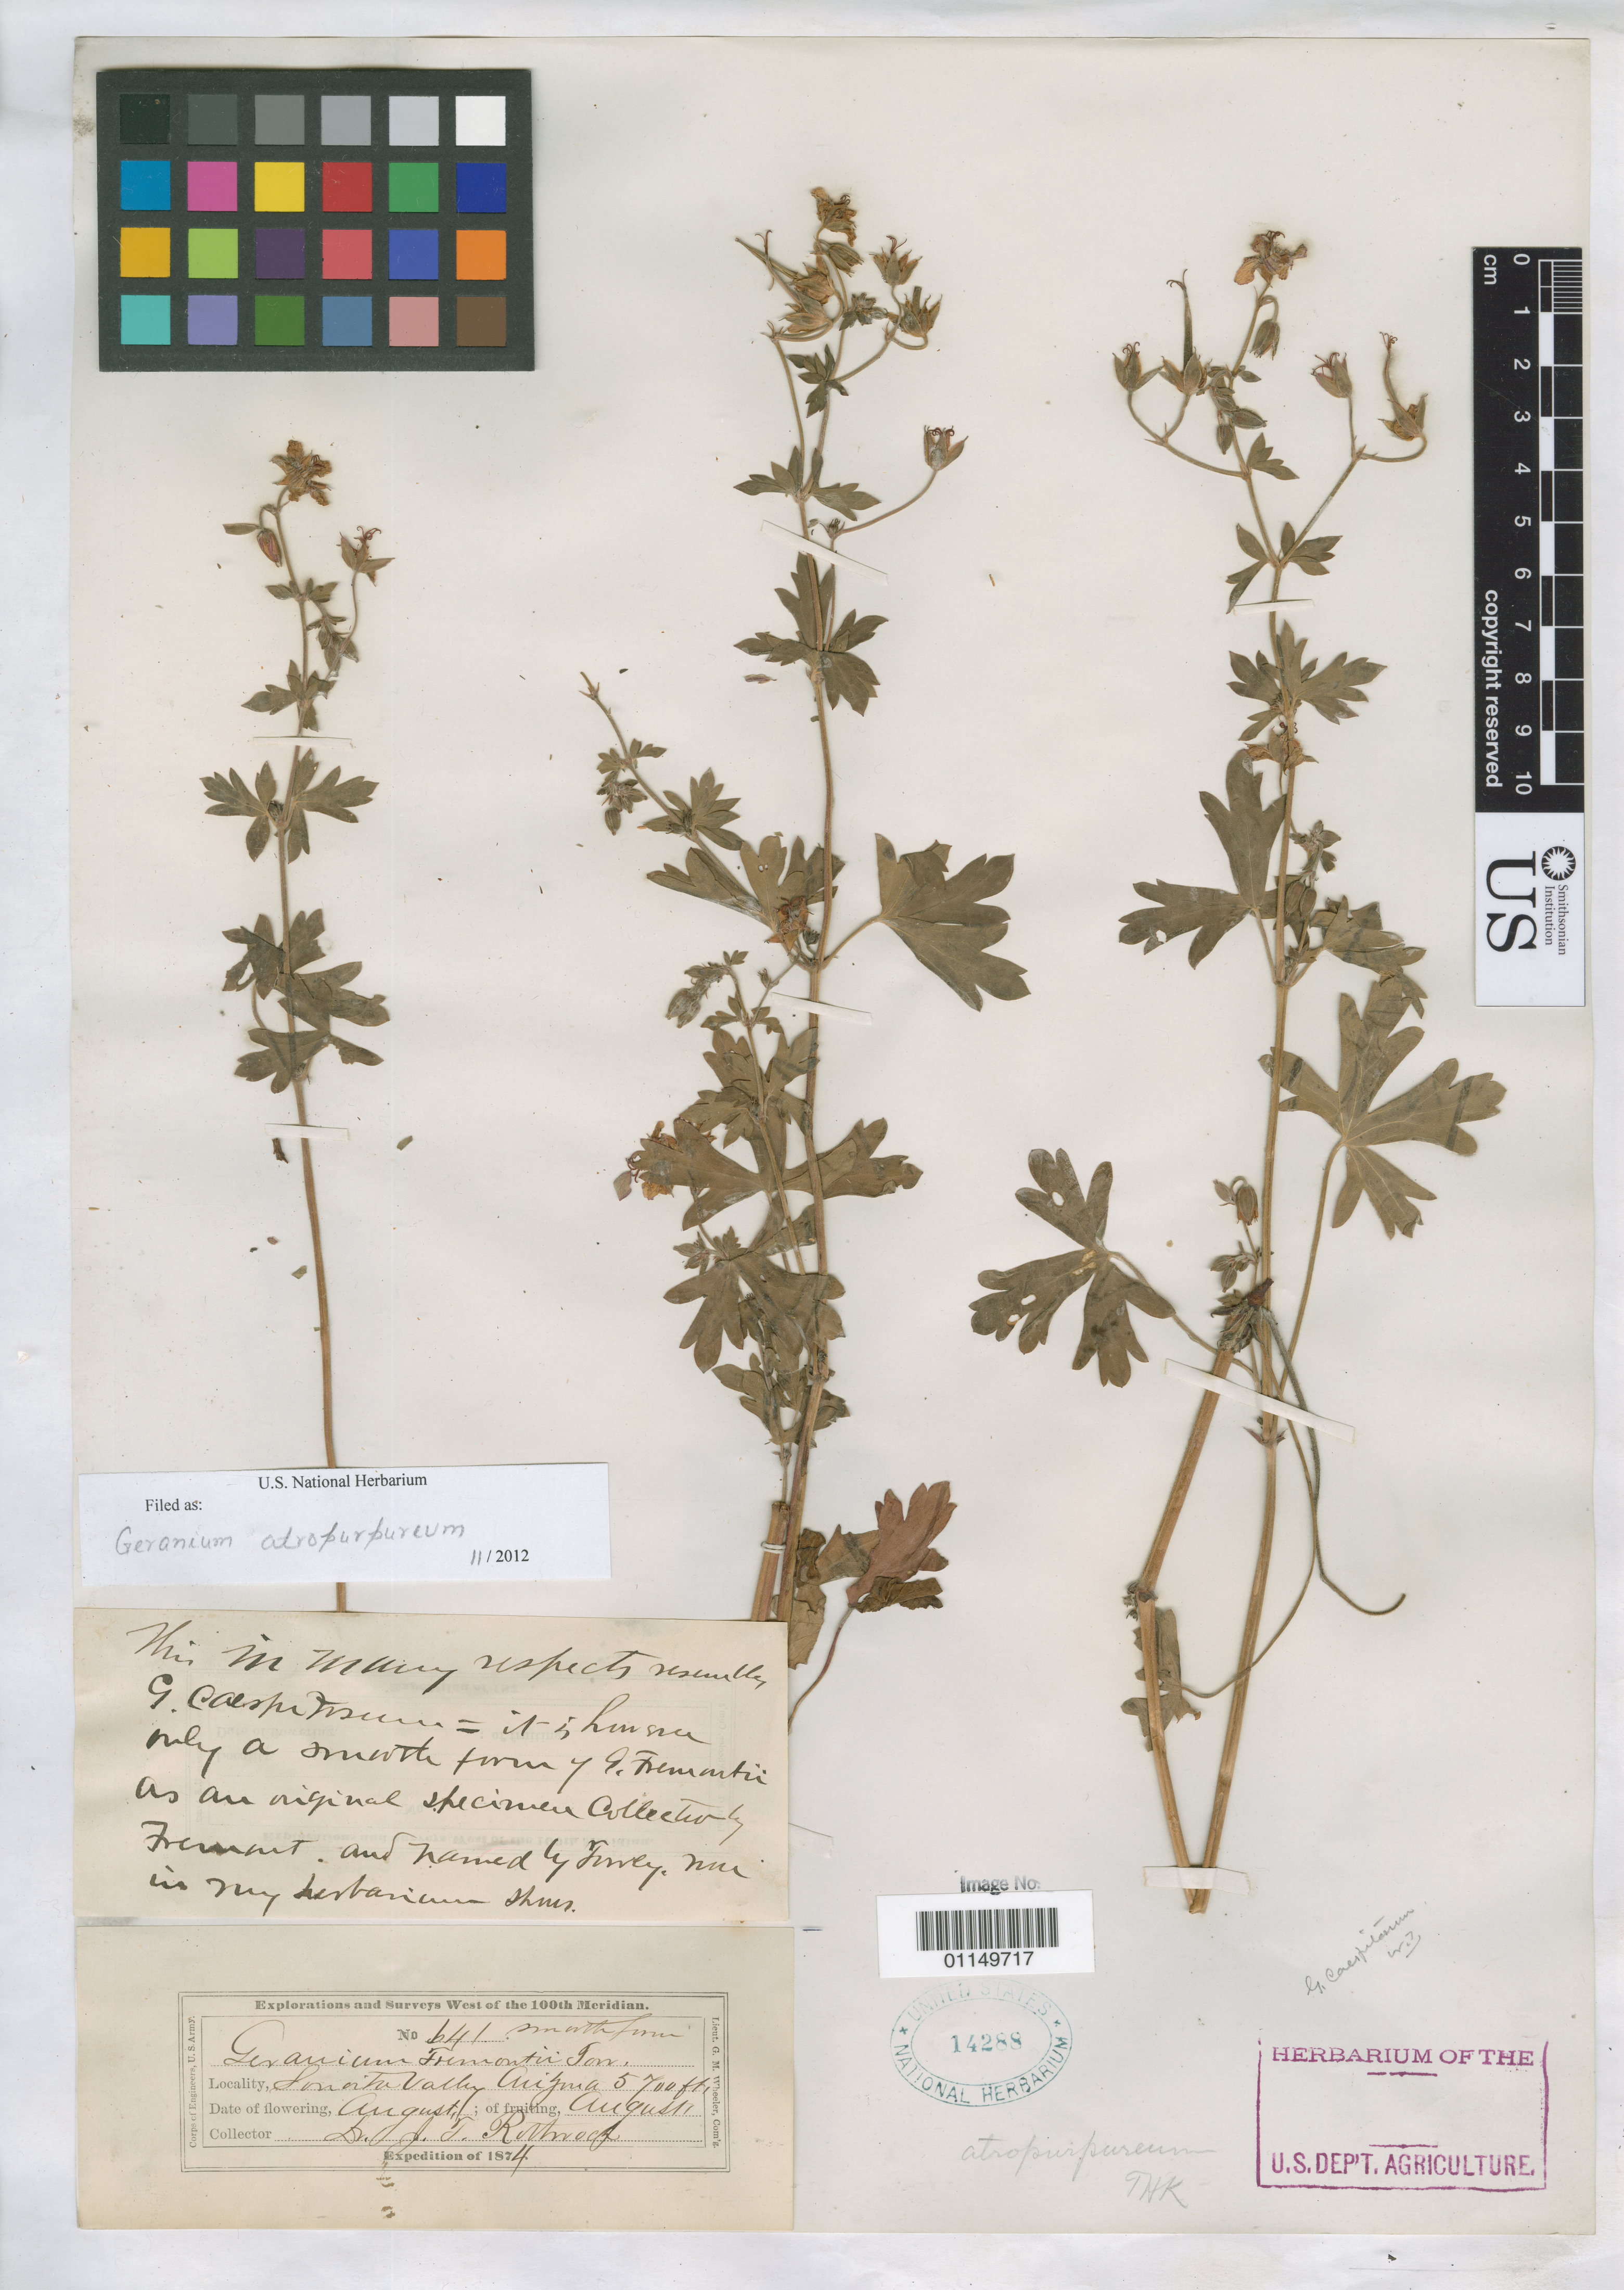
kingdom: Plantae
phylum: Tracheophyta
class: Magnoliopsida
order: Geraniales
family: Geraniaceae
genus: Geranium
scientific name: Geranium caespitosum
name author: E. James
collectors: J. T. Rothrock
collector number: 641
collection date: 1874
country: United States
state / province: Arizona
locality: Sonoita Valley.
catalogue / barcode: US 14288